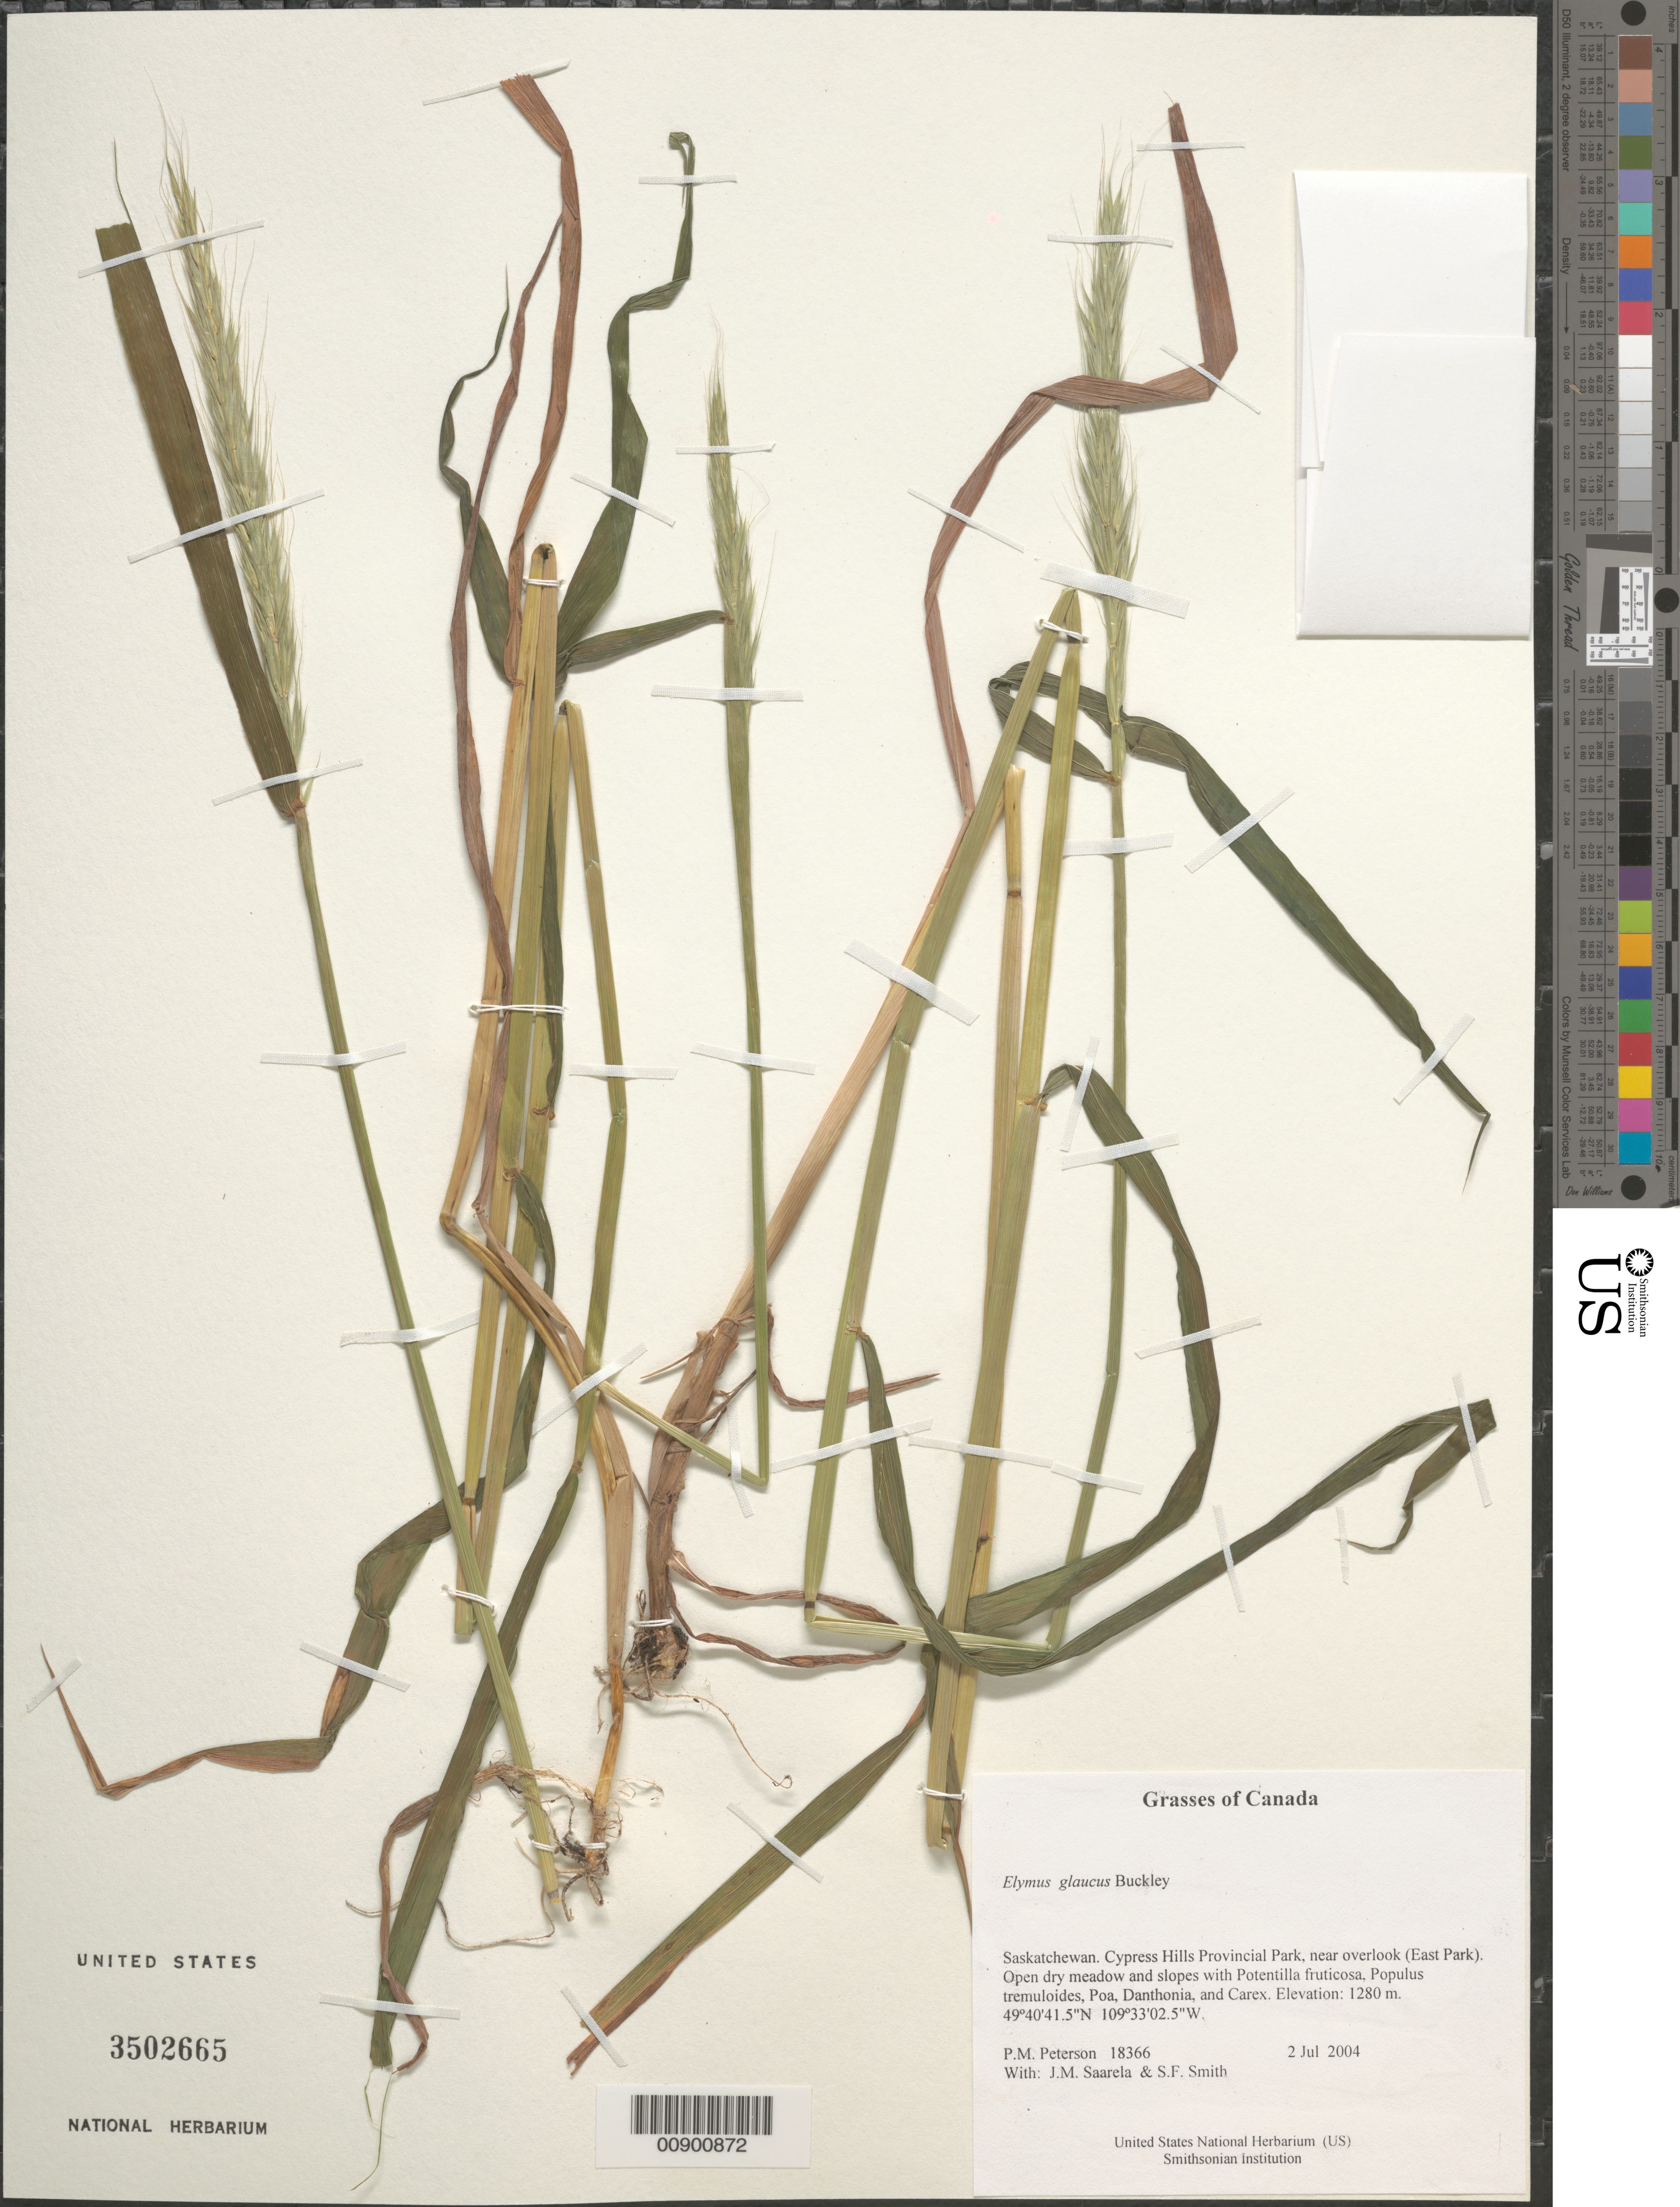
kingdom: Plantae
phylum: Tracheophyta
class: Liliopsida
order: Poales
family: Poaceae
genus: Elymus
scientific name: Elymus glaucus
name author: Buckley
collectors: P. M. Peterson, J. Saarela & S.F. Smith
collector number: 18366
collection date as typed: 02 Jul 2004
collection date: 2004-07-02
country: Canada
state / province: Saskatchewan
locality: Cypress Hills Provincial Park, near overlook (East Park). Open dry meadow and slopes with Potentilla fruticosa, Populus tremuloides, Poa, Danthonia, and Carex.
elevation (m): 1280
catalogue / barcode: US 3502665